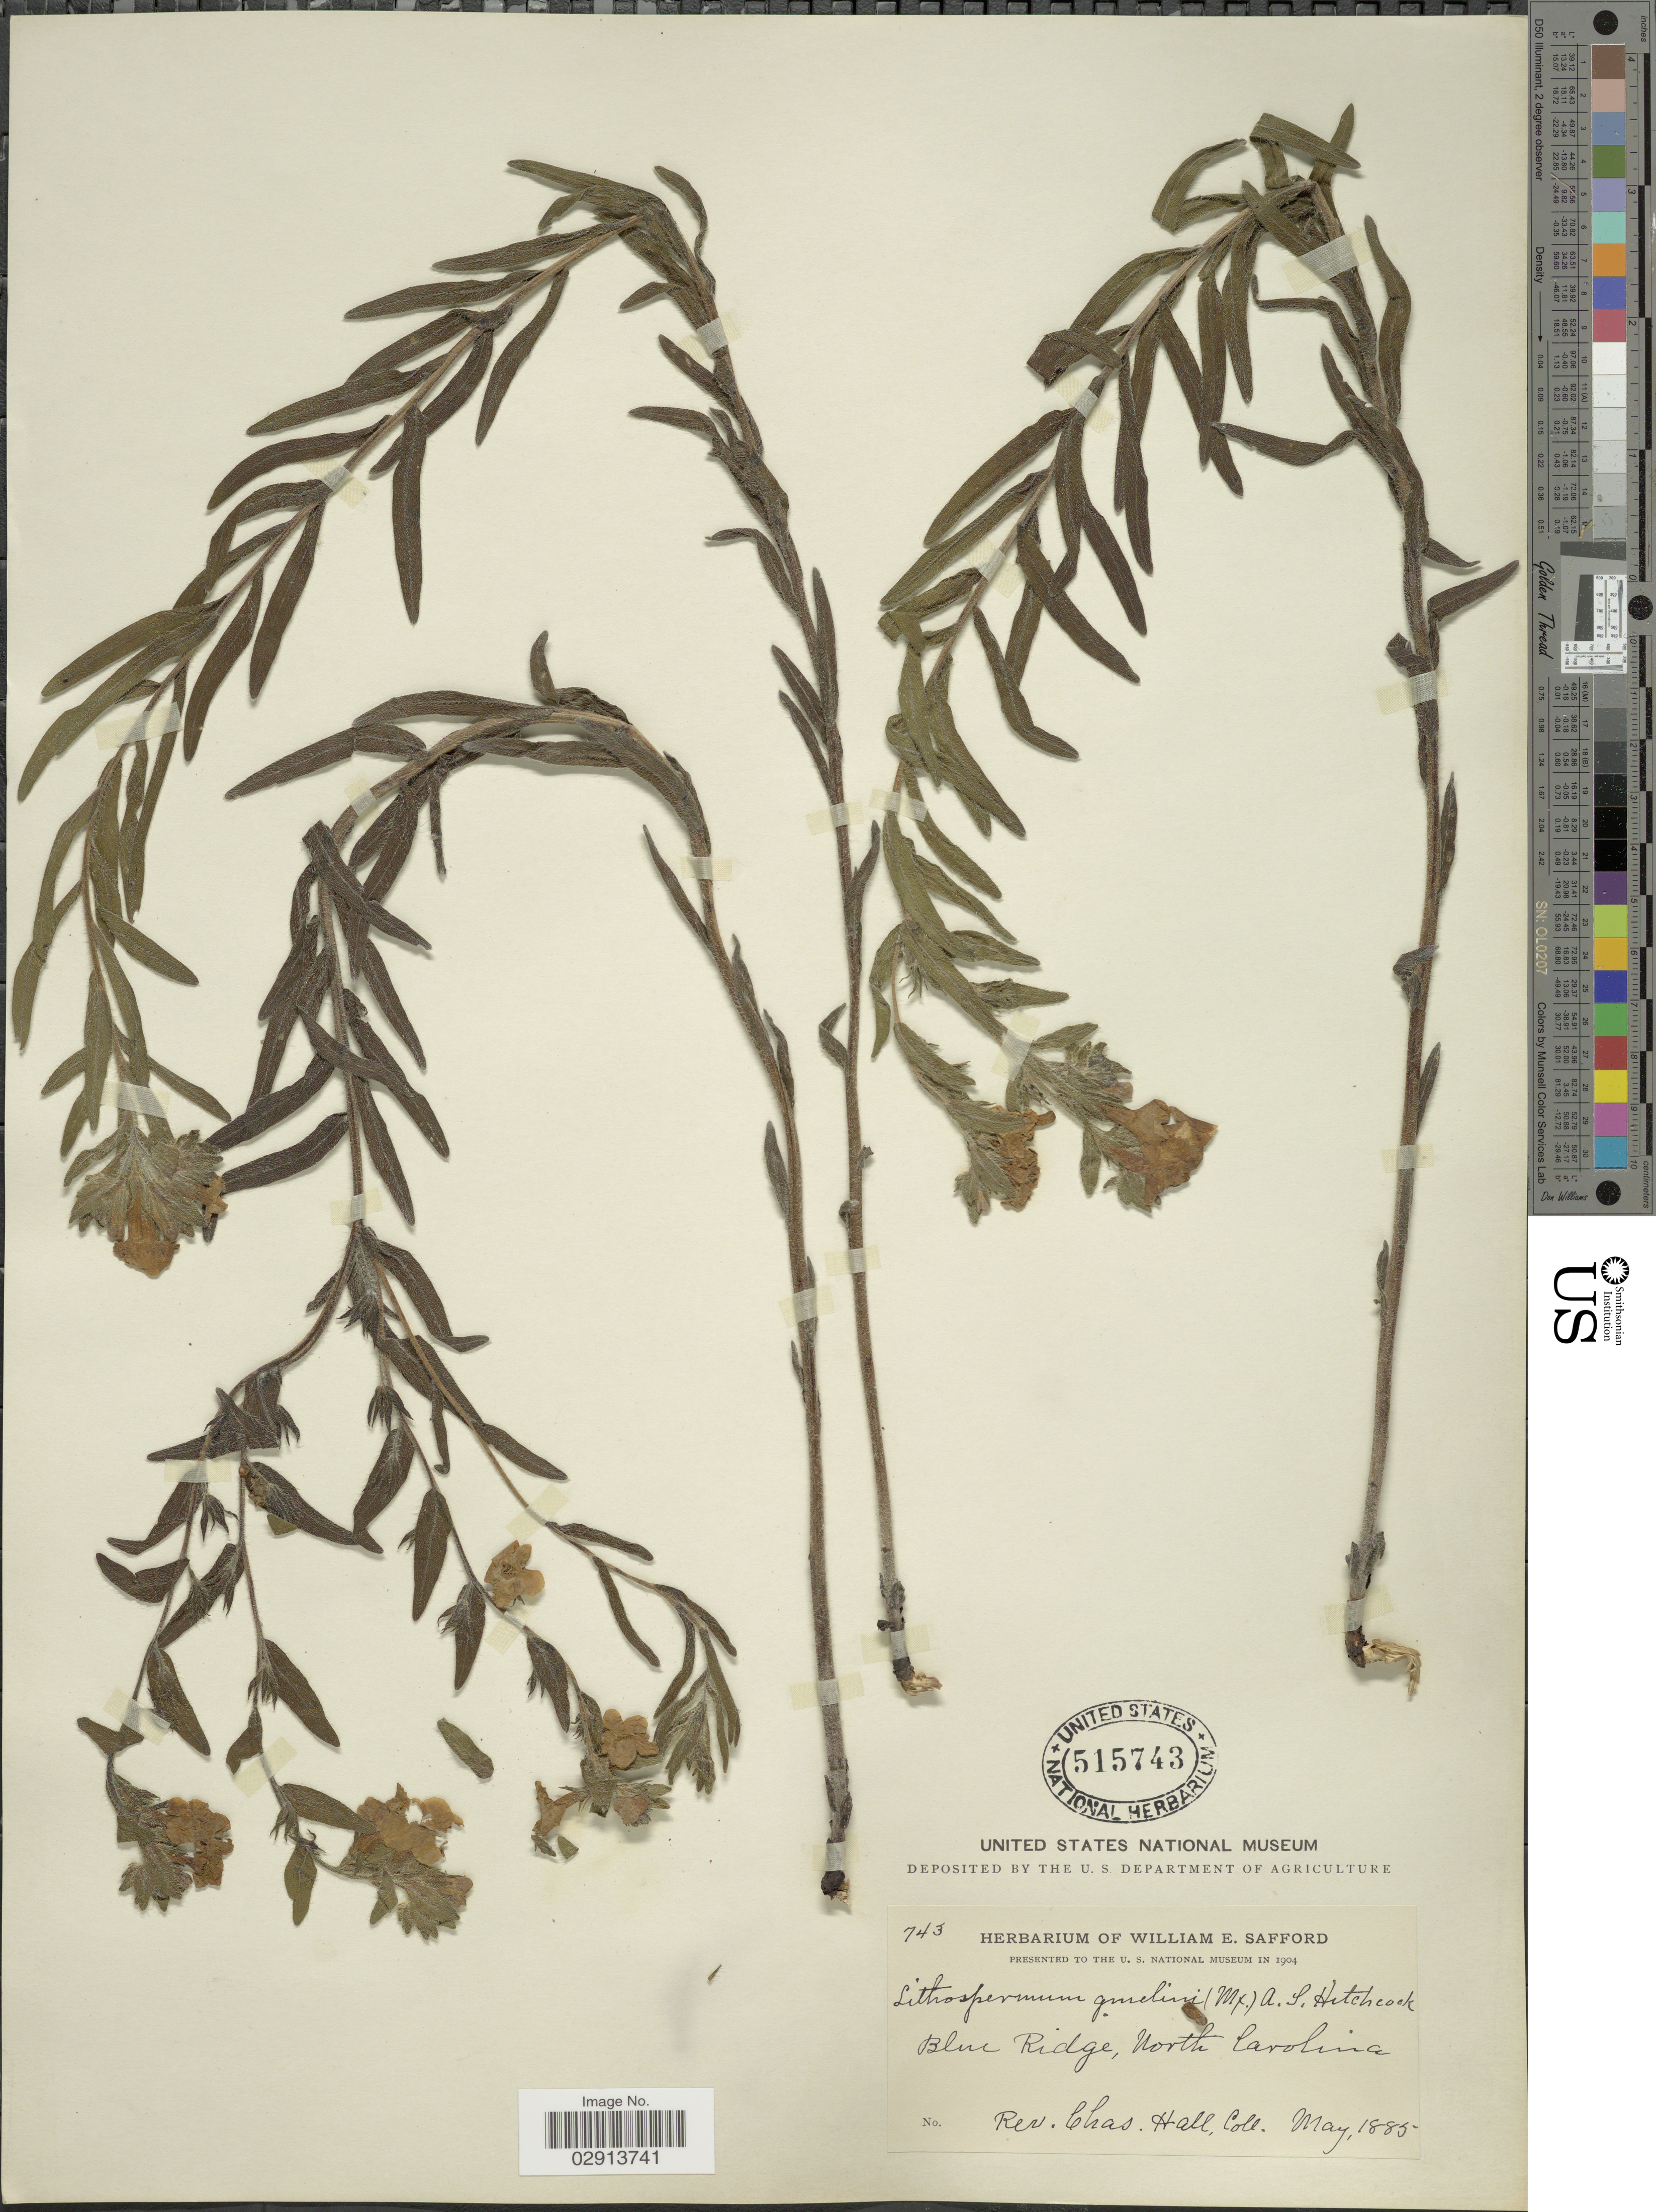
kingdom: Plantae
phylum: Tracheophyta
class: Magnoliopsida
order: Boraginales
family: Boraginaceae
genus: Lithospermum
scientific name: Lithospermum caroliniense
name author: (J.F. Gmel.) MacMill.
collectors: C. Hall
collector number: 743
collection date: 1885-05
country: United States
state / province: North Carolina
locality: Blue Ridge, North Carolina.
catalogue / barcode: US 515743